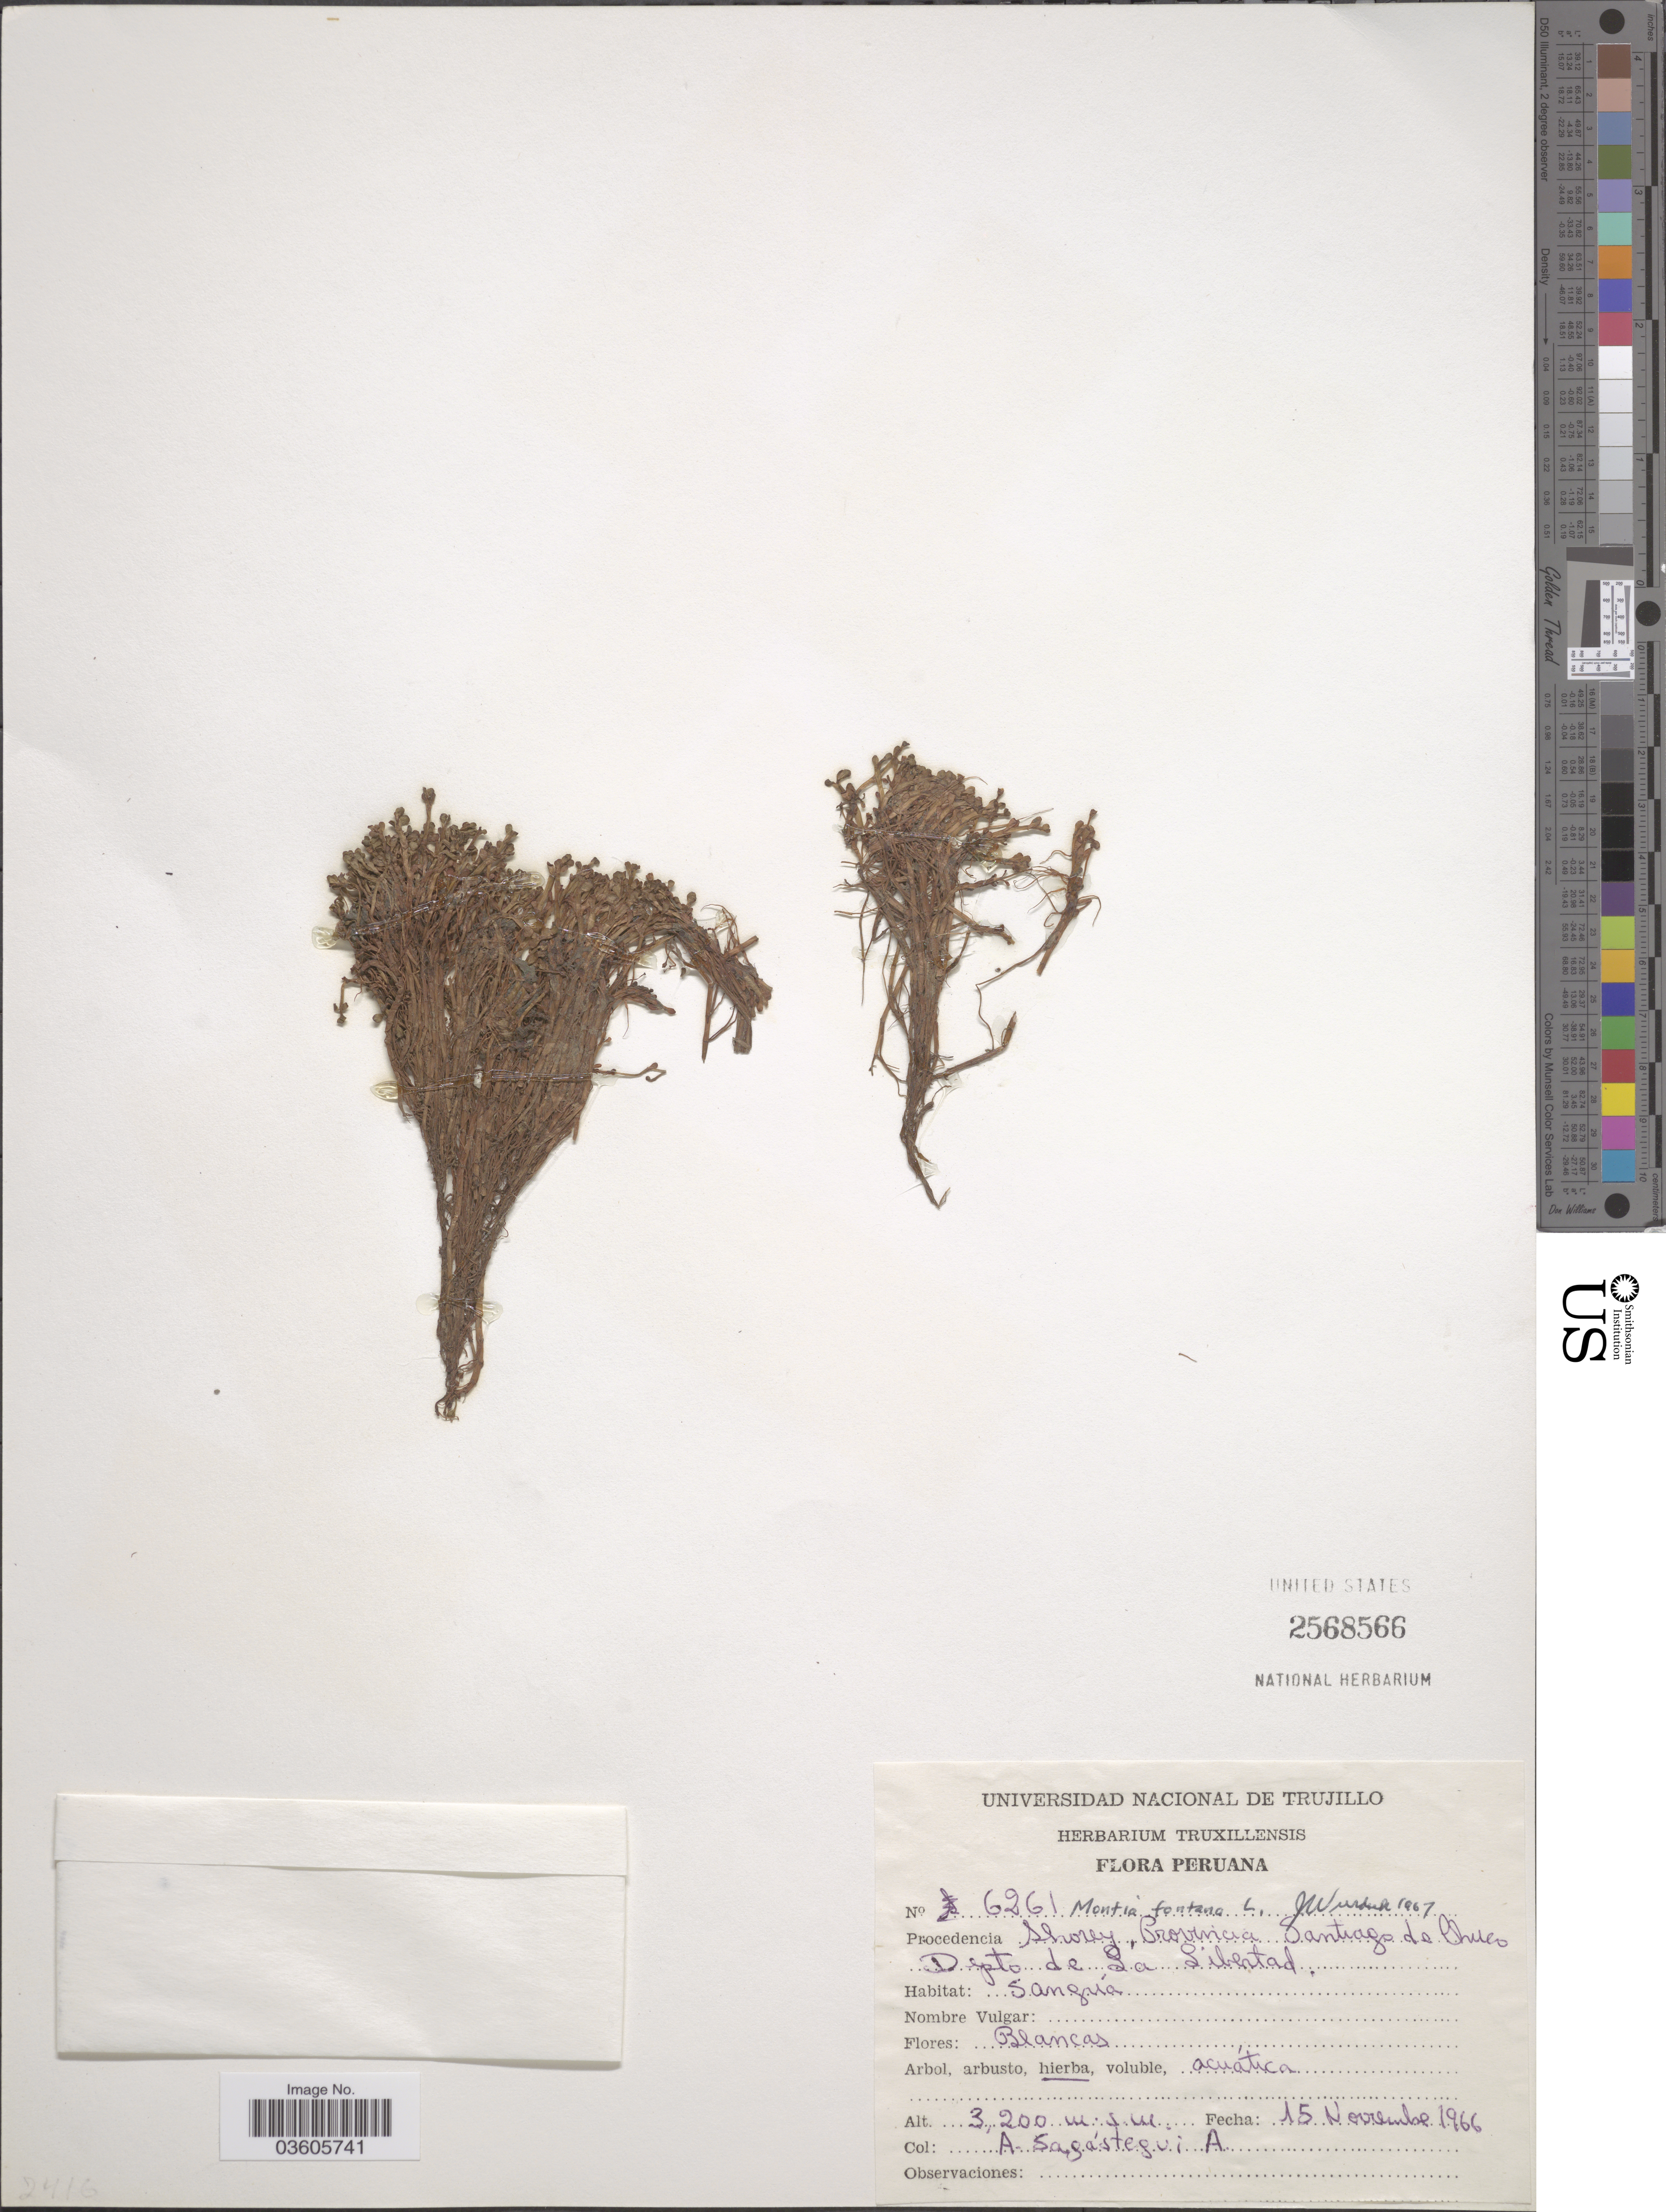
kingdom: Plantae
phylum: Tracheophyta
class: Magnoliopsida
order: Caryophyllales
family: Montiaceae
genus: Montia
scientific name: Montia fontana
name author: L.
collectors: A. Sagástegui A.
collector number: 6261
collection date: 1966-11-15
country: Peru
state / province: La Libertad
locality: Procedencia Shorey, Provincia Santiago de Chuco. Depto. de La Libertad.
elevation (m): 3200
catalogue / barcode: US 2568566